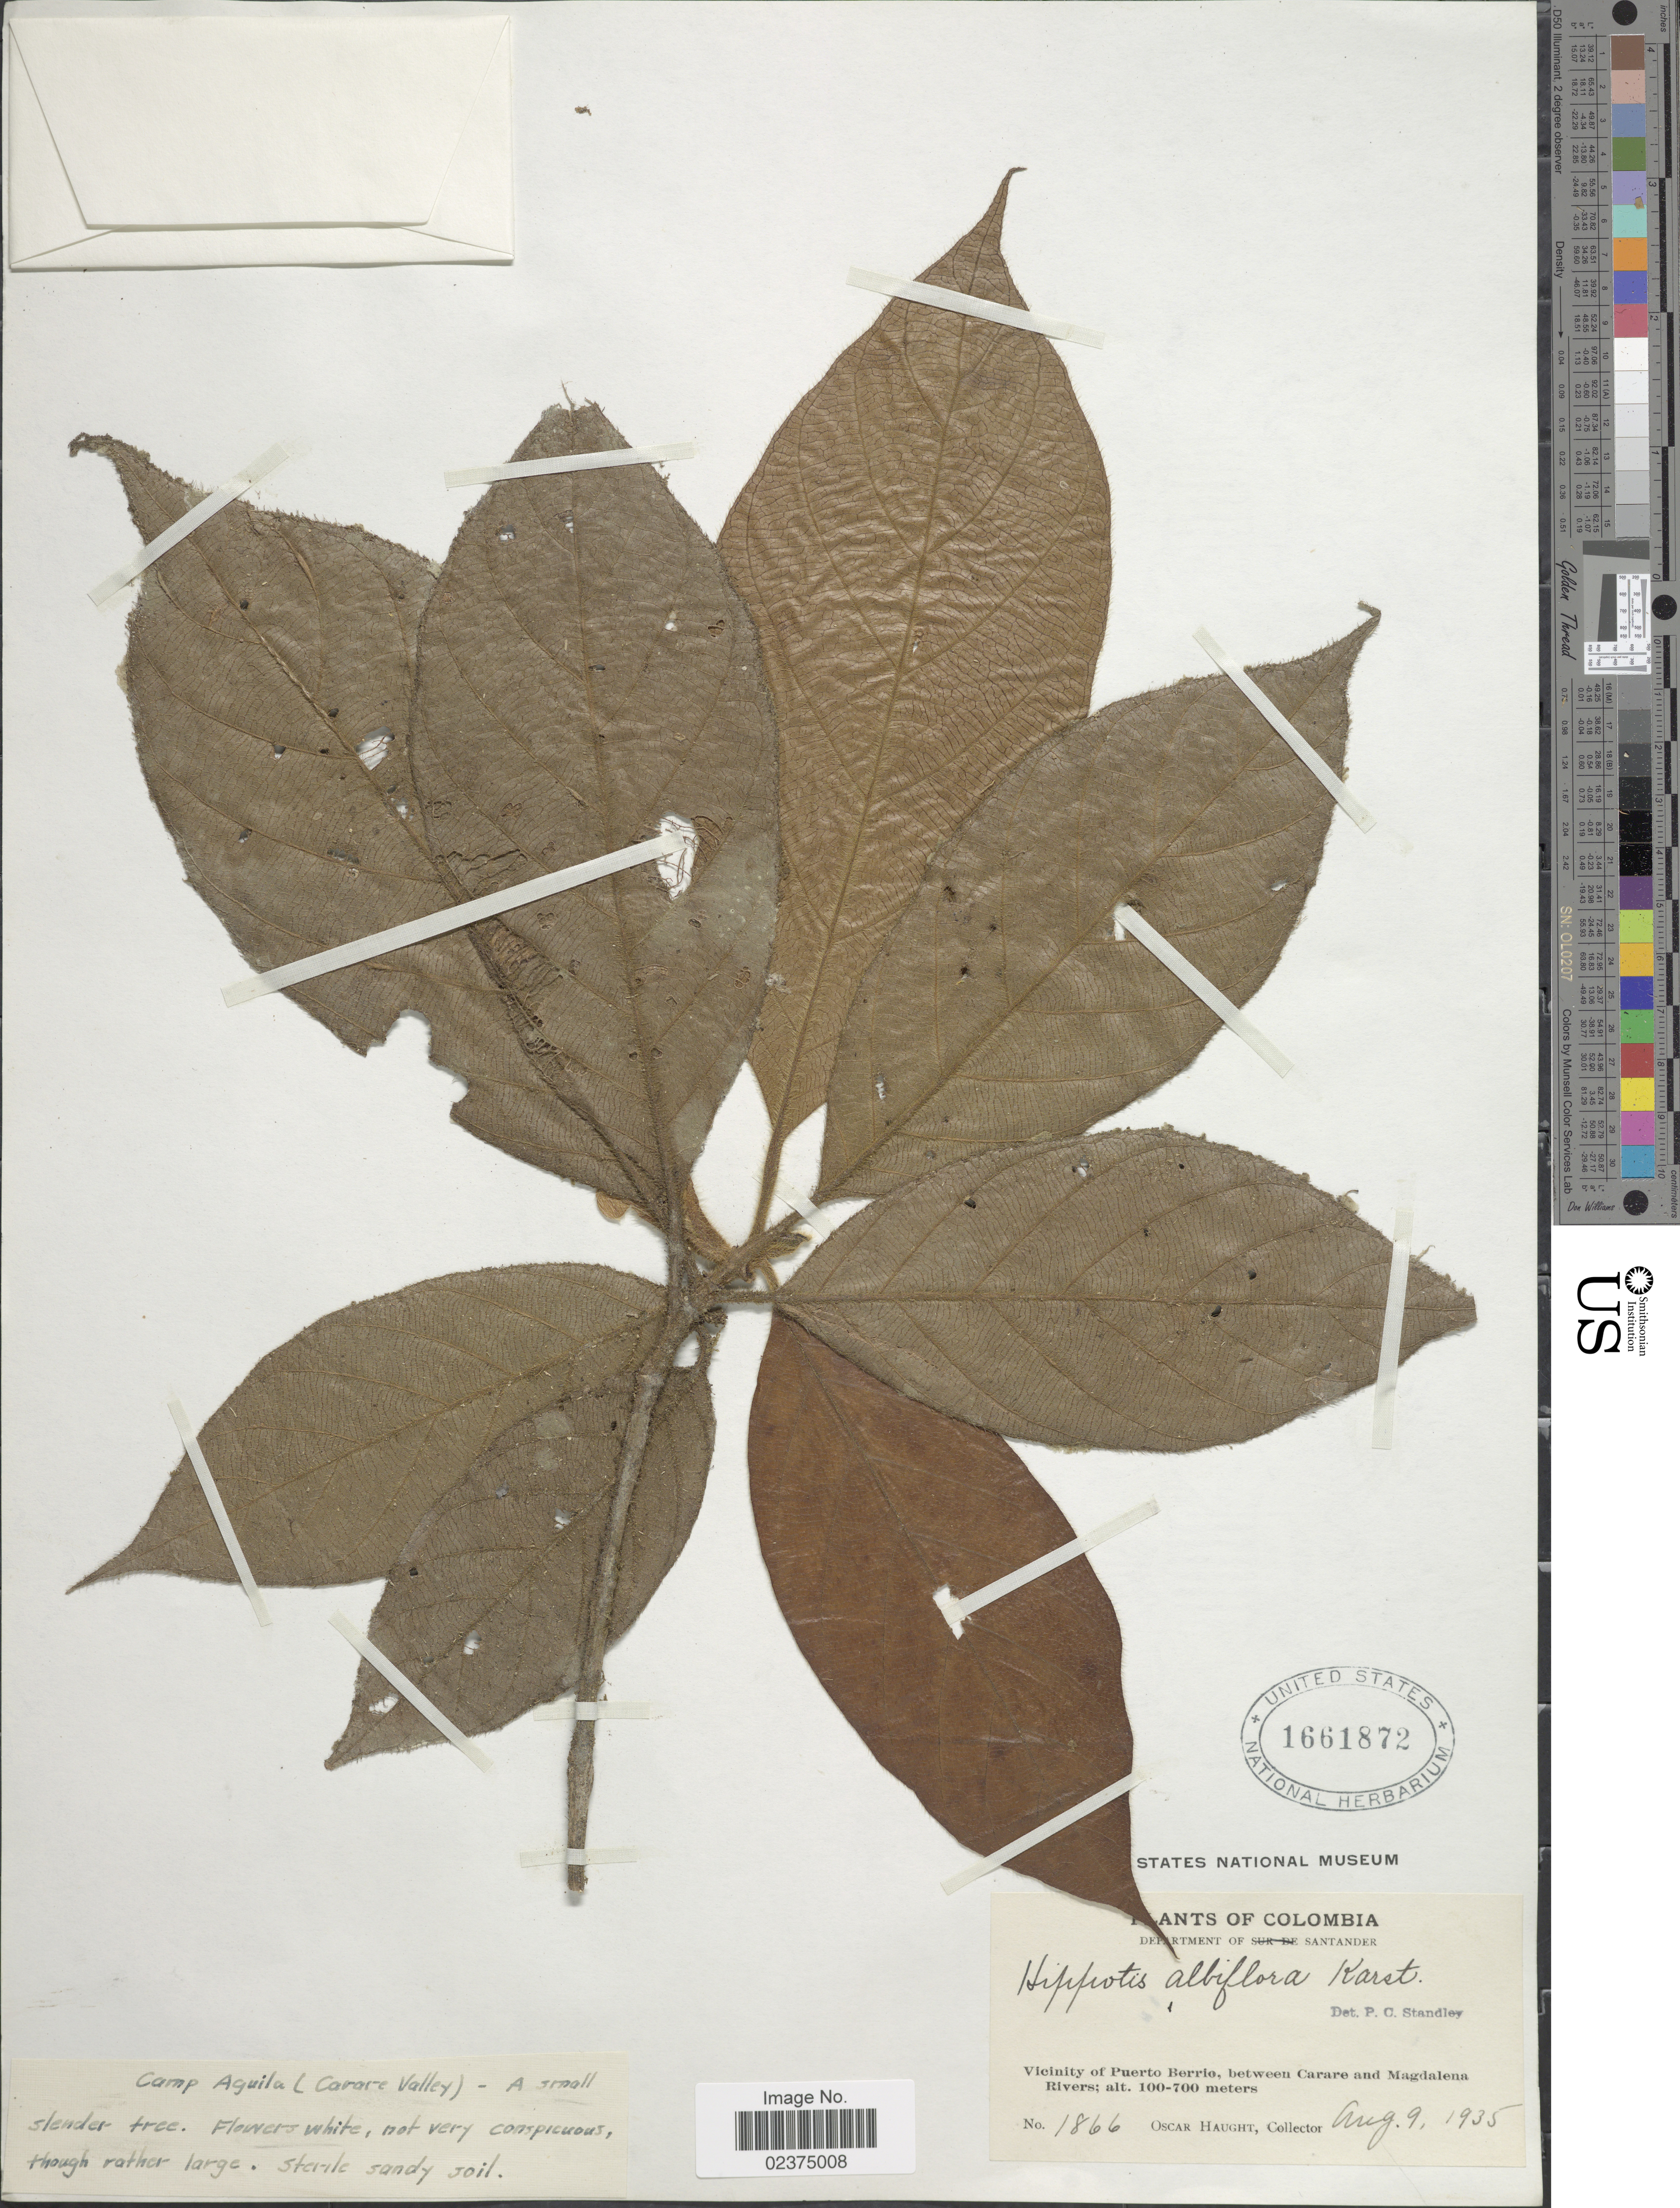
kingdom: Plantae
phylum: Tracheophyta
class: Magnoliopsida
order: Gentianales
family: Rubiaceae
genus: Hippotis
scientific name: Hippotis albiflora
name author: H. Karst.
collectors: O. Haught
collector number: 1866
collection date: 1935-08-09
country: Colombia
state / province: Santander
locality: Vicinity of Puerto Berrio, between Carare and Magdalena Rivers, Camp Aguila (Carare Valley)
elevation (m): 100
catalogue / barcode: US 1661872